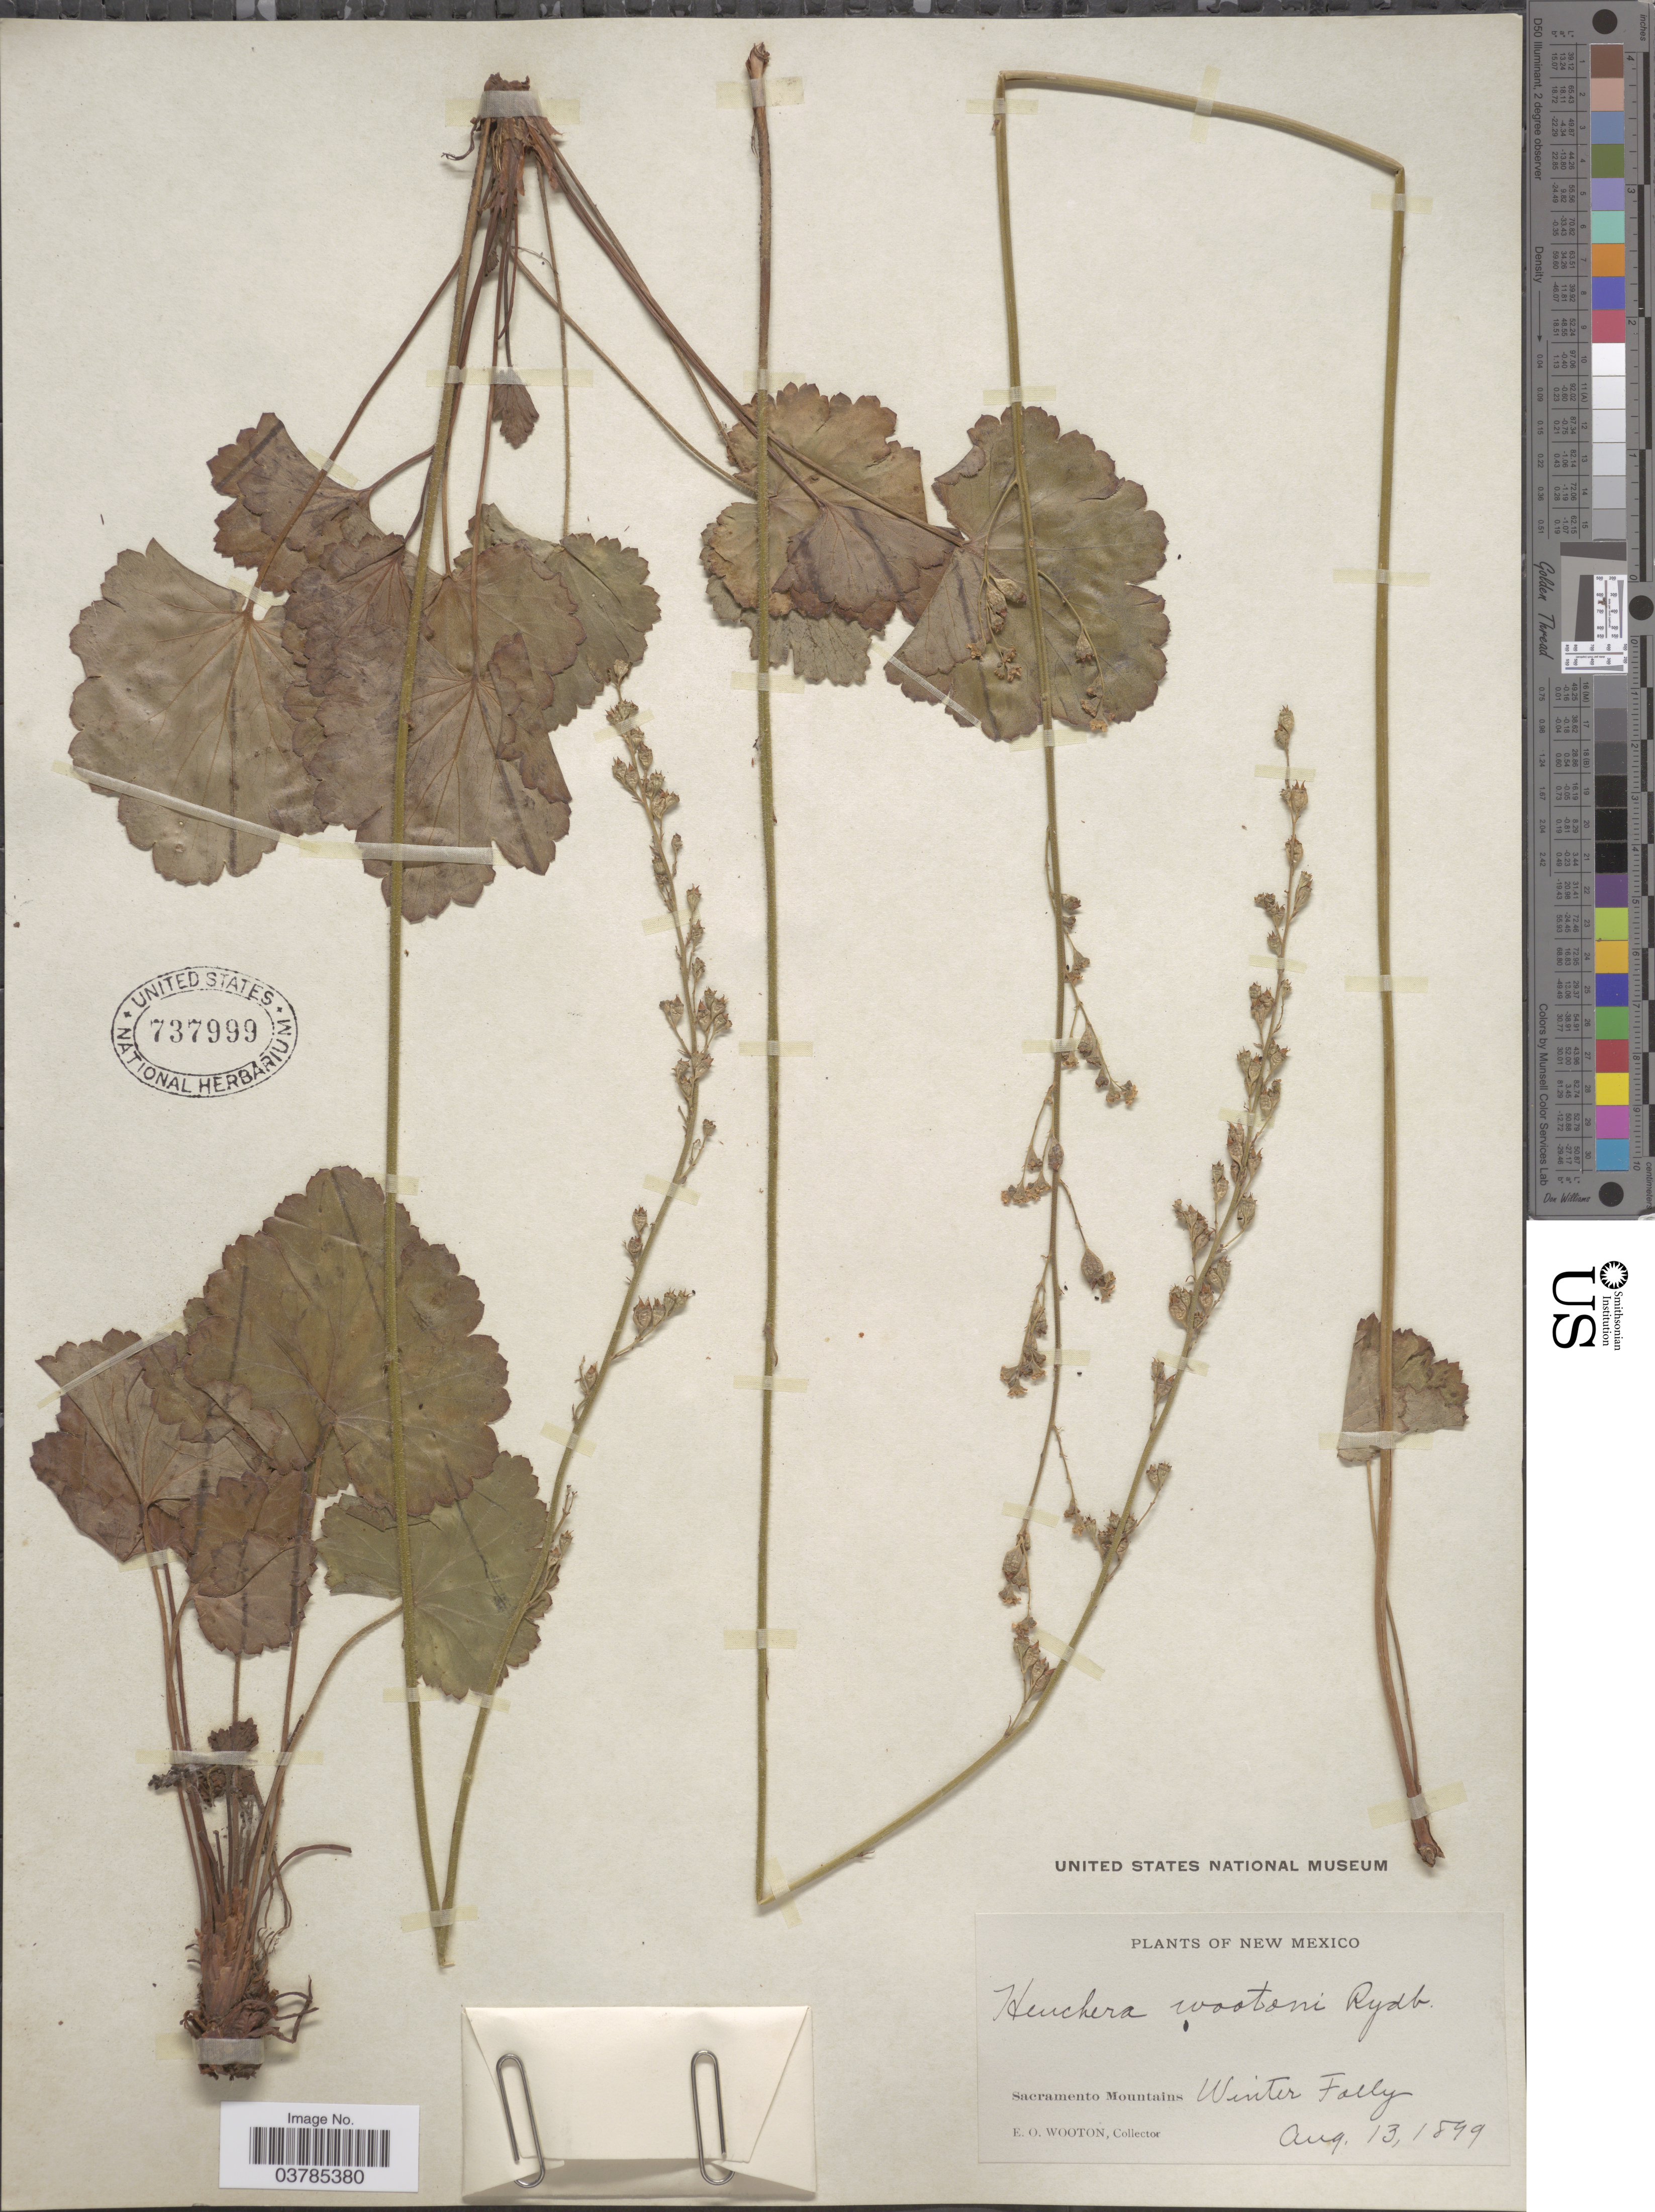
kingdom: Plantae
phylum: Tracheophyta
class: Magnoliopsida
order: Saxifragales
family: Saxifragaceae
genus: Heuchera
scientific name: Heuchera wootonii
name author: Rydb.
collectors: E. O. Wooton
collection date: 1899-08-13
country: United States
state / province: New Mexico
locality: Sacramento Mountains. Winter Folly.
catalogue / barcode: US 737999